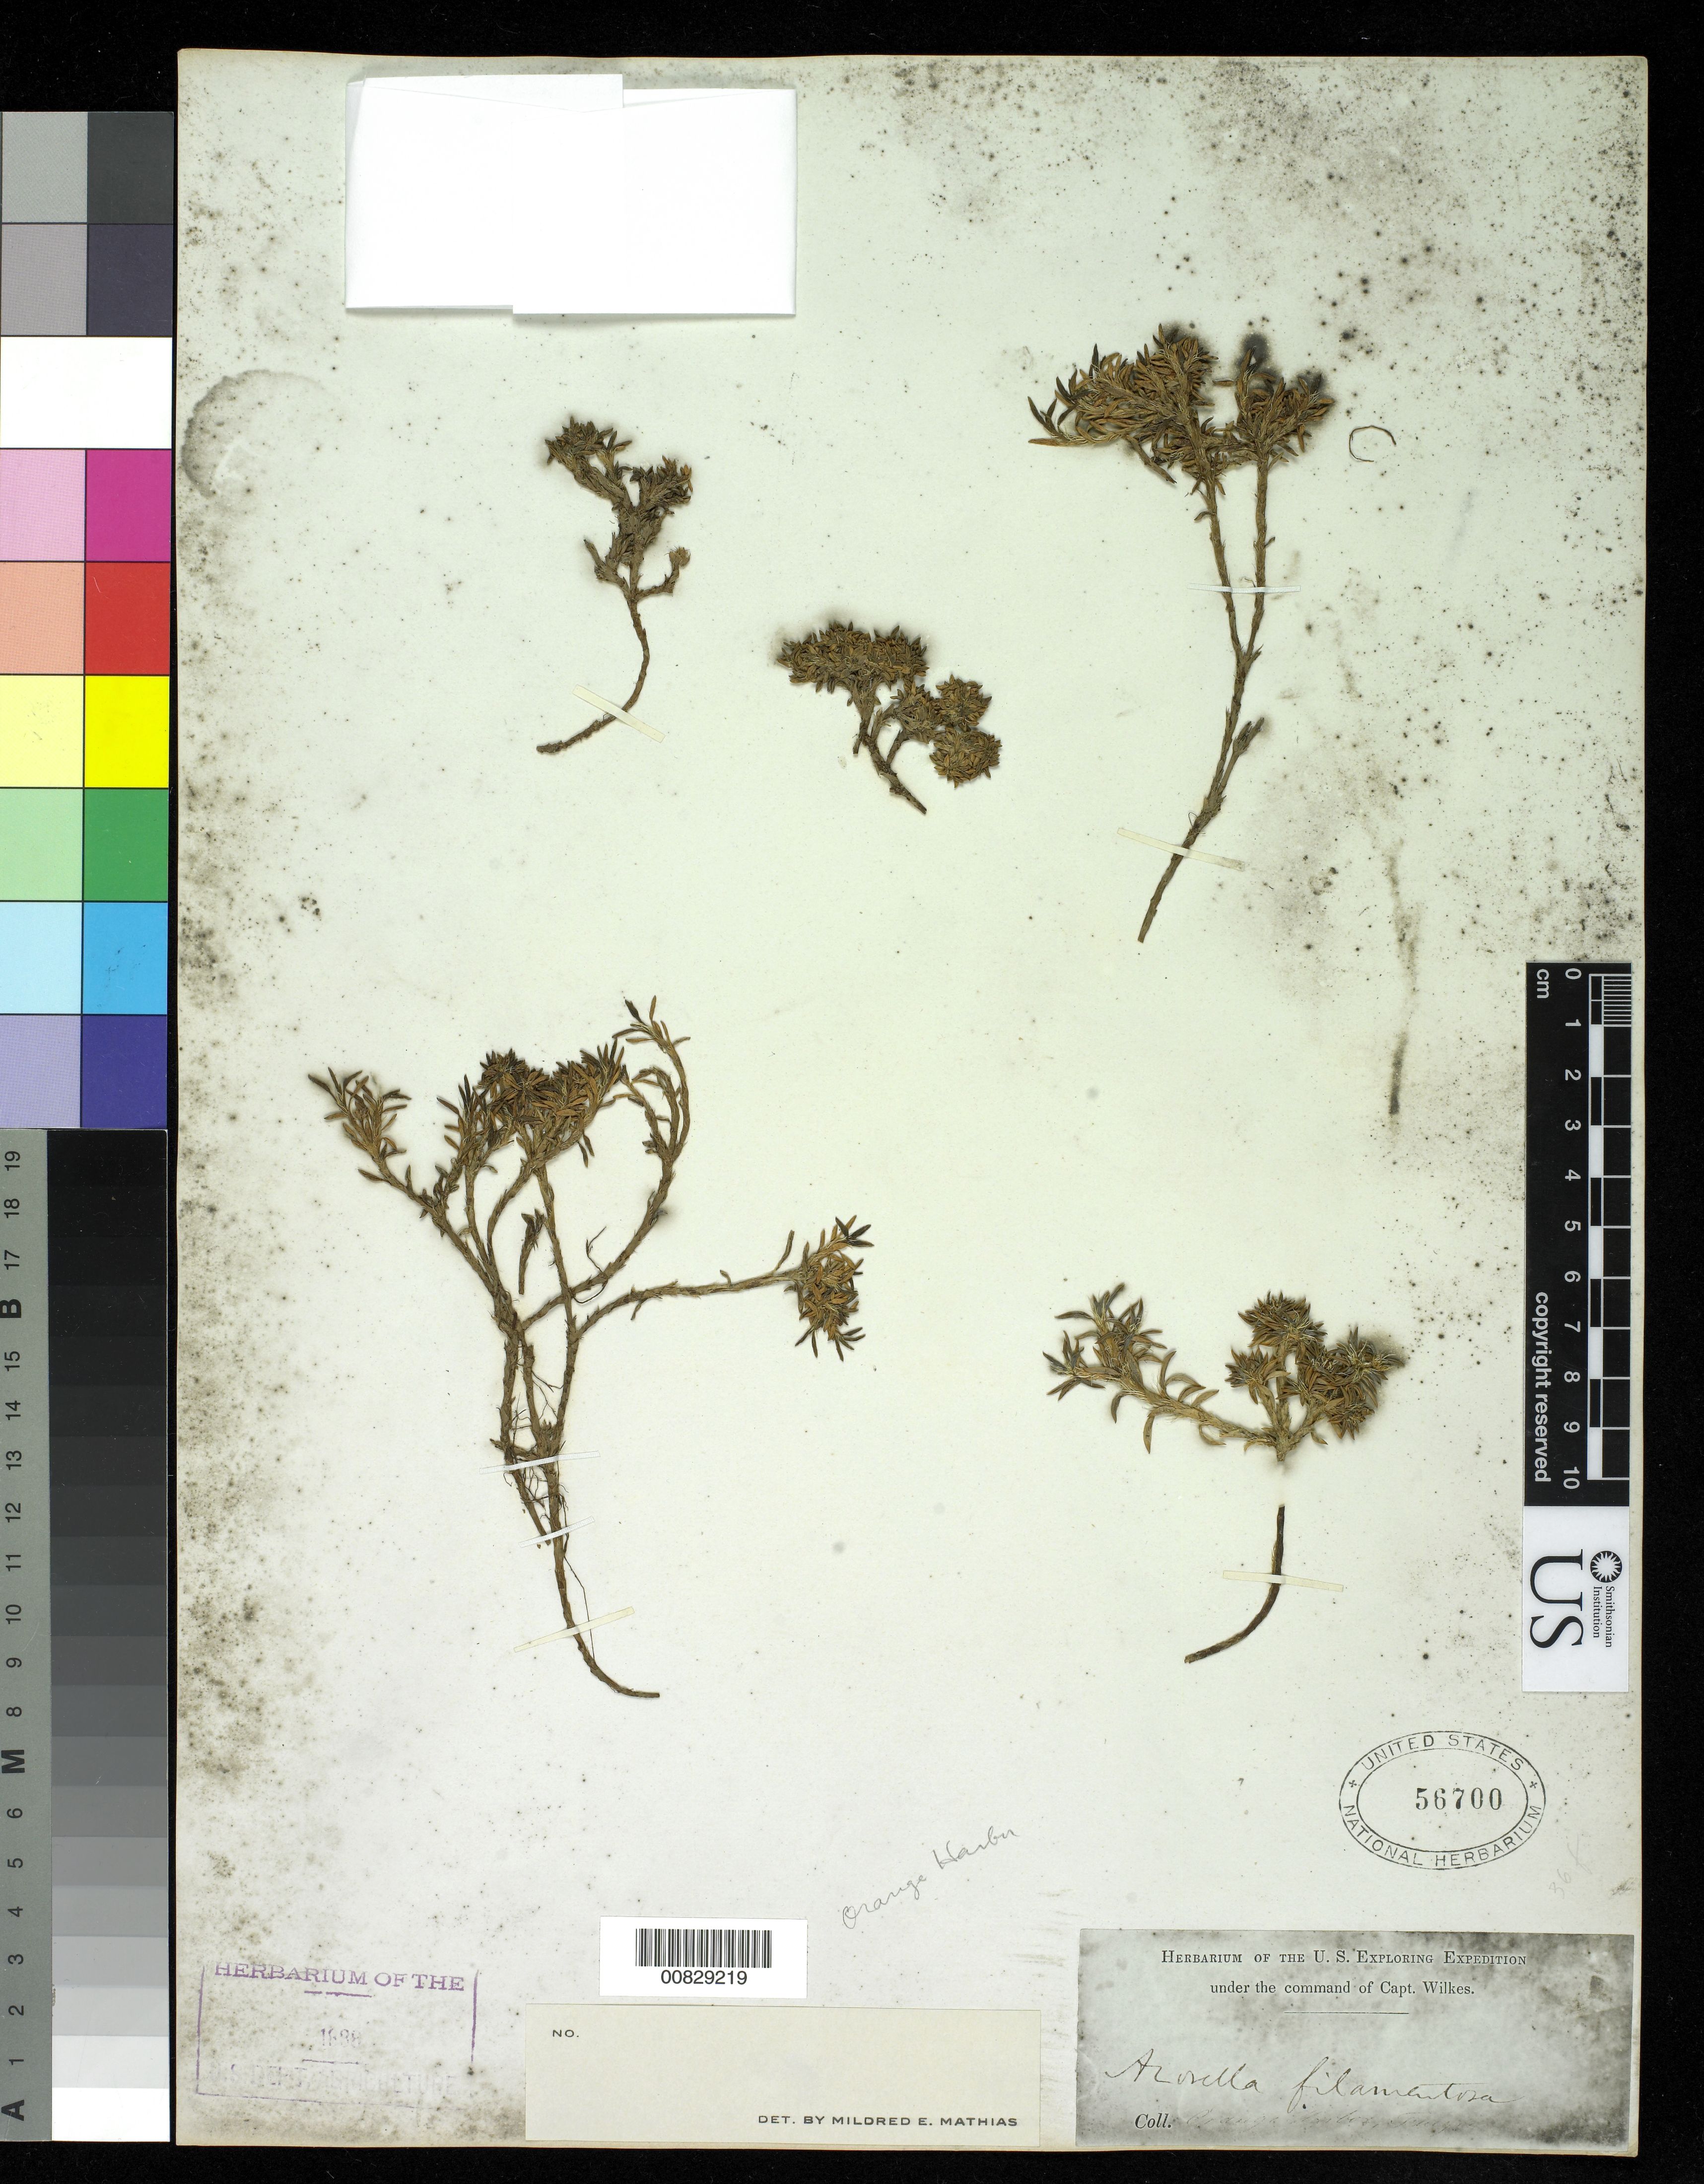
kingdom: Plantae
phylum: Tracheophyta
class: Magnoliopsida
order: Apiales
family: Apiaceae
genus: Azorella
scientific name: Azorella filamentosa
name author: Lam.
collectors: Wilkes Explor. Exped.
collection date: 1838/1842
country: Chile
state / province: Magallanes y de la Antártica Chilena (XII)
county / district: Tierra del Fuego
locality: Orange Harbor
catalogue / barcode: US 56700